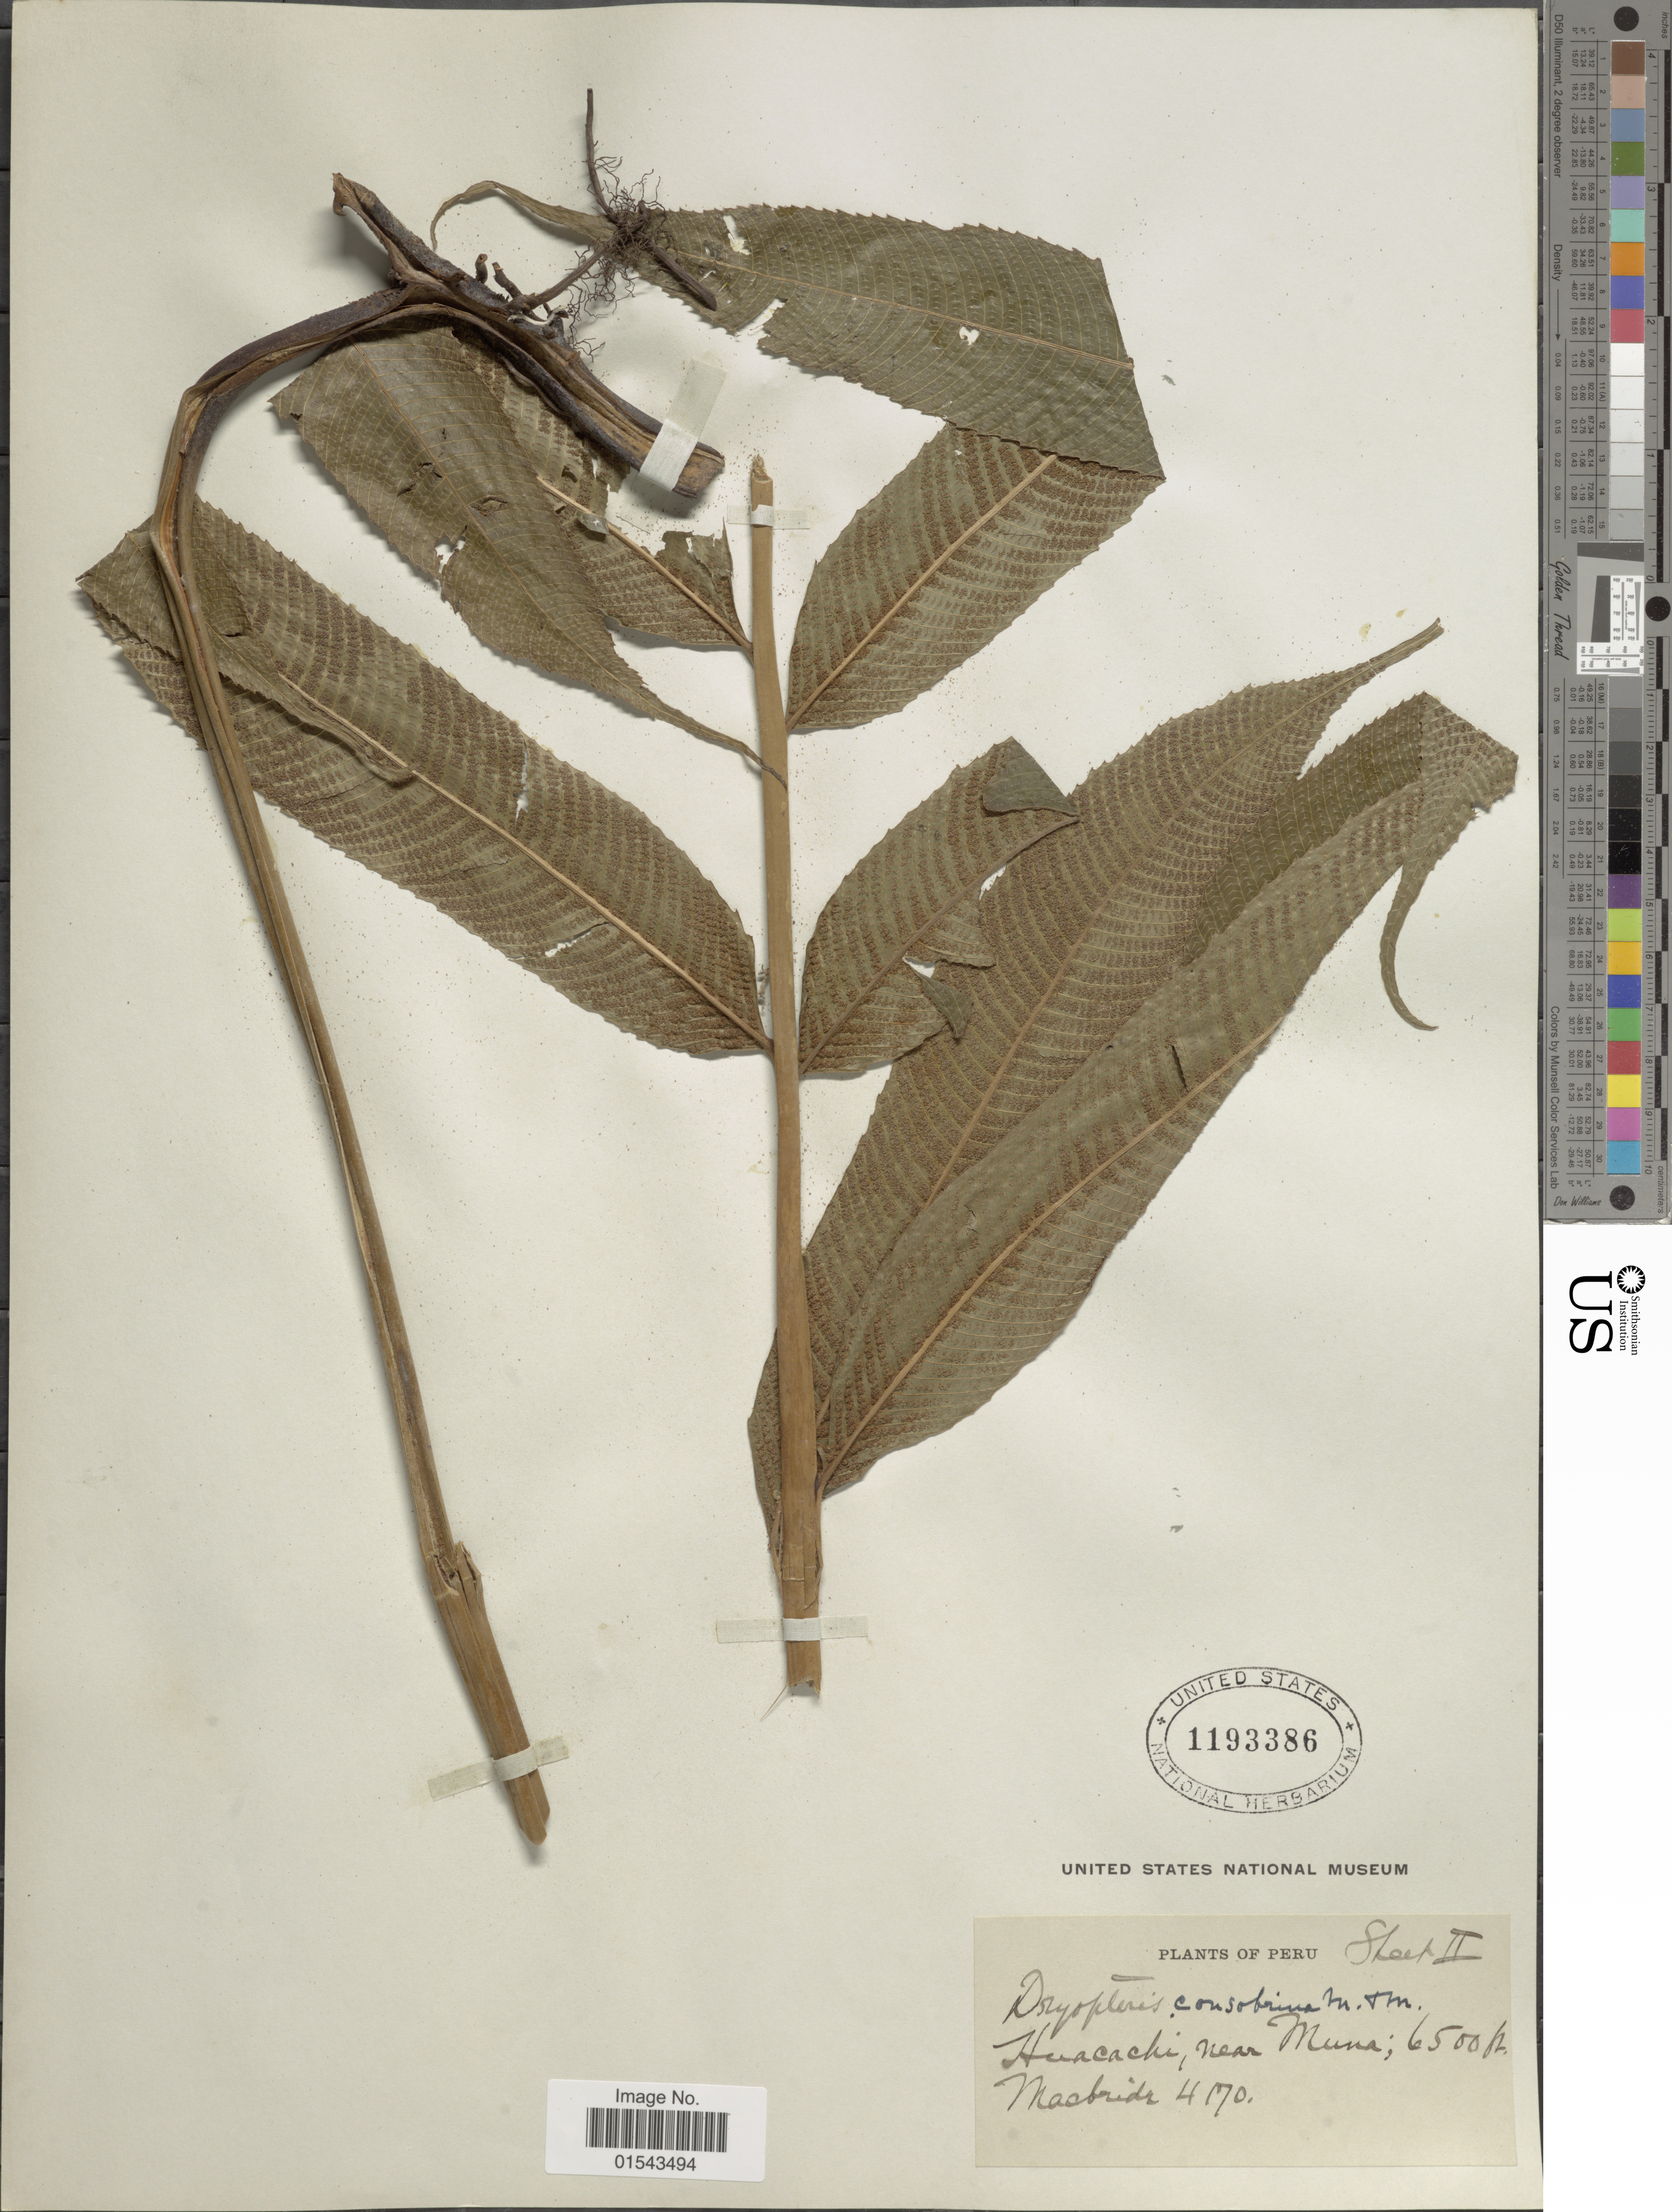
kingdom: Plantae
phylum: Tracheophyta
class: Polypodiopsida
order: Polypodiales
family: Thelypteridaceae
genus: Meniscium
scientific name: Meniscium consobrinum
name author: (Maxon & C.V. Morton) Pic. Serm.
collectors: Macbride, --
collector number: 4170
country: Peru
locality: Huacachi, near Muna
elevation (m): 1981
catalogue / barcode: US 1193386